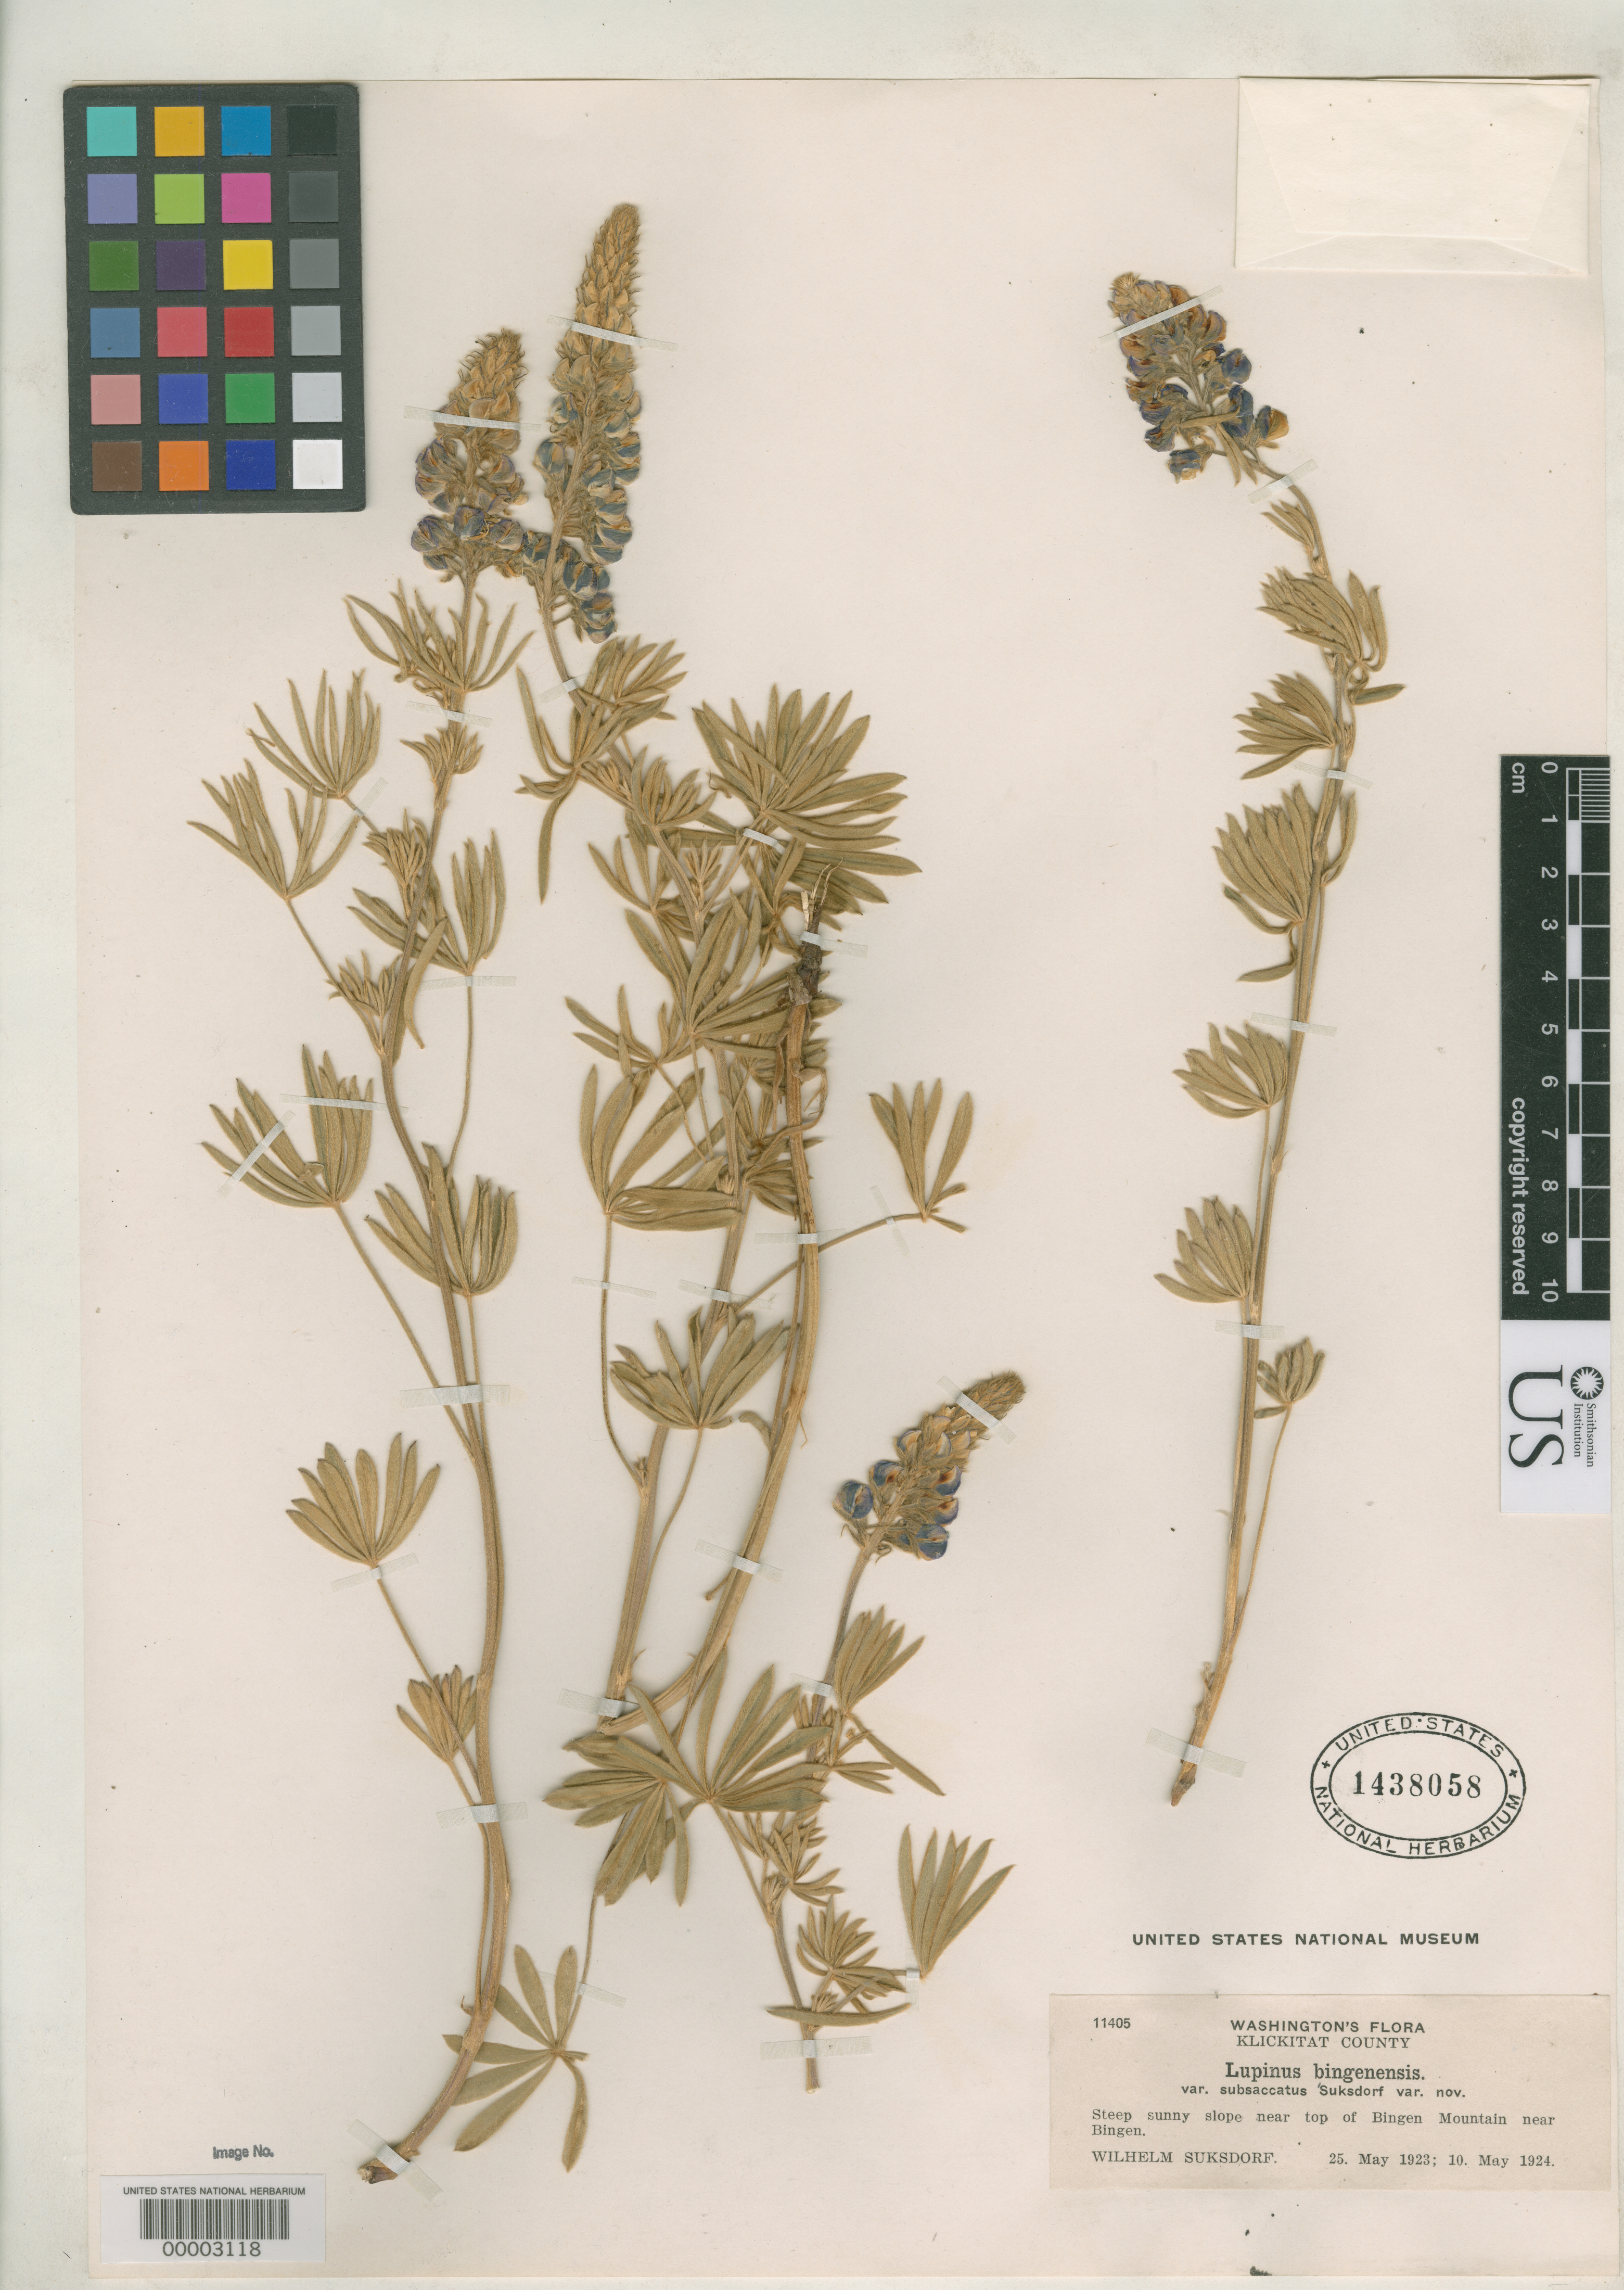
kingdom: Plantae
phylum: Tracheophyta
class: Magnoliopsida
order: Fabales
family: Fabaceae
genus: Lupinus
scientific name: Lupinus bingenensis var. subsaccatus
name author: Suksd.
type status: Isotype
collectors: W. N. Suksdorf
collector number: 11405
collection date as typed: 25 May 1923 and 10 May 1924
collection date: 1923-05-25,1924-05-10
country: United States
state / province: Washington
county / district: Klickitat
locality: Bingen Mt.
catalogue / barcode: US 1438058